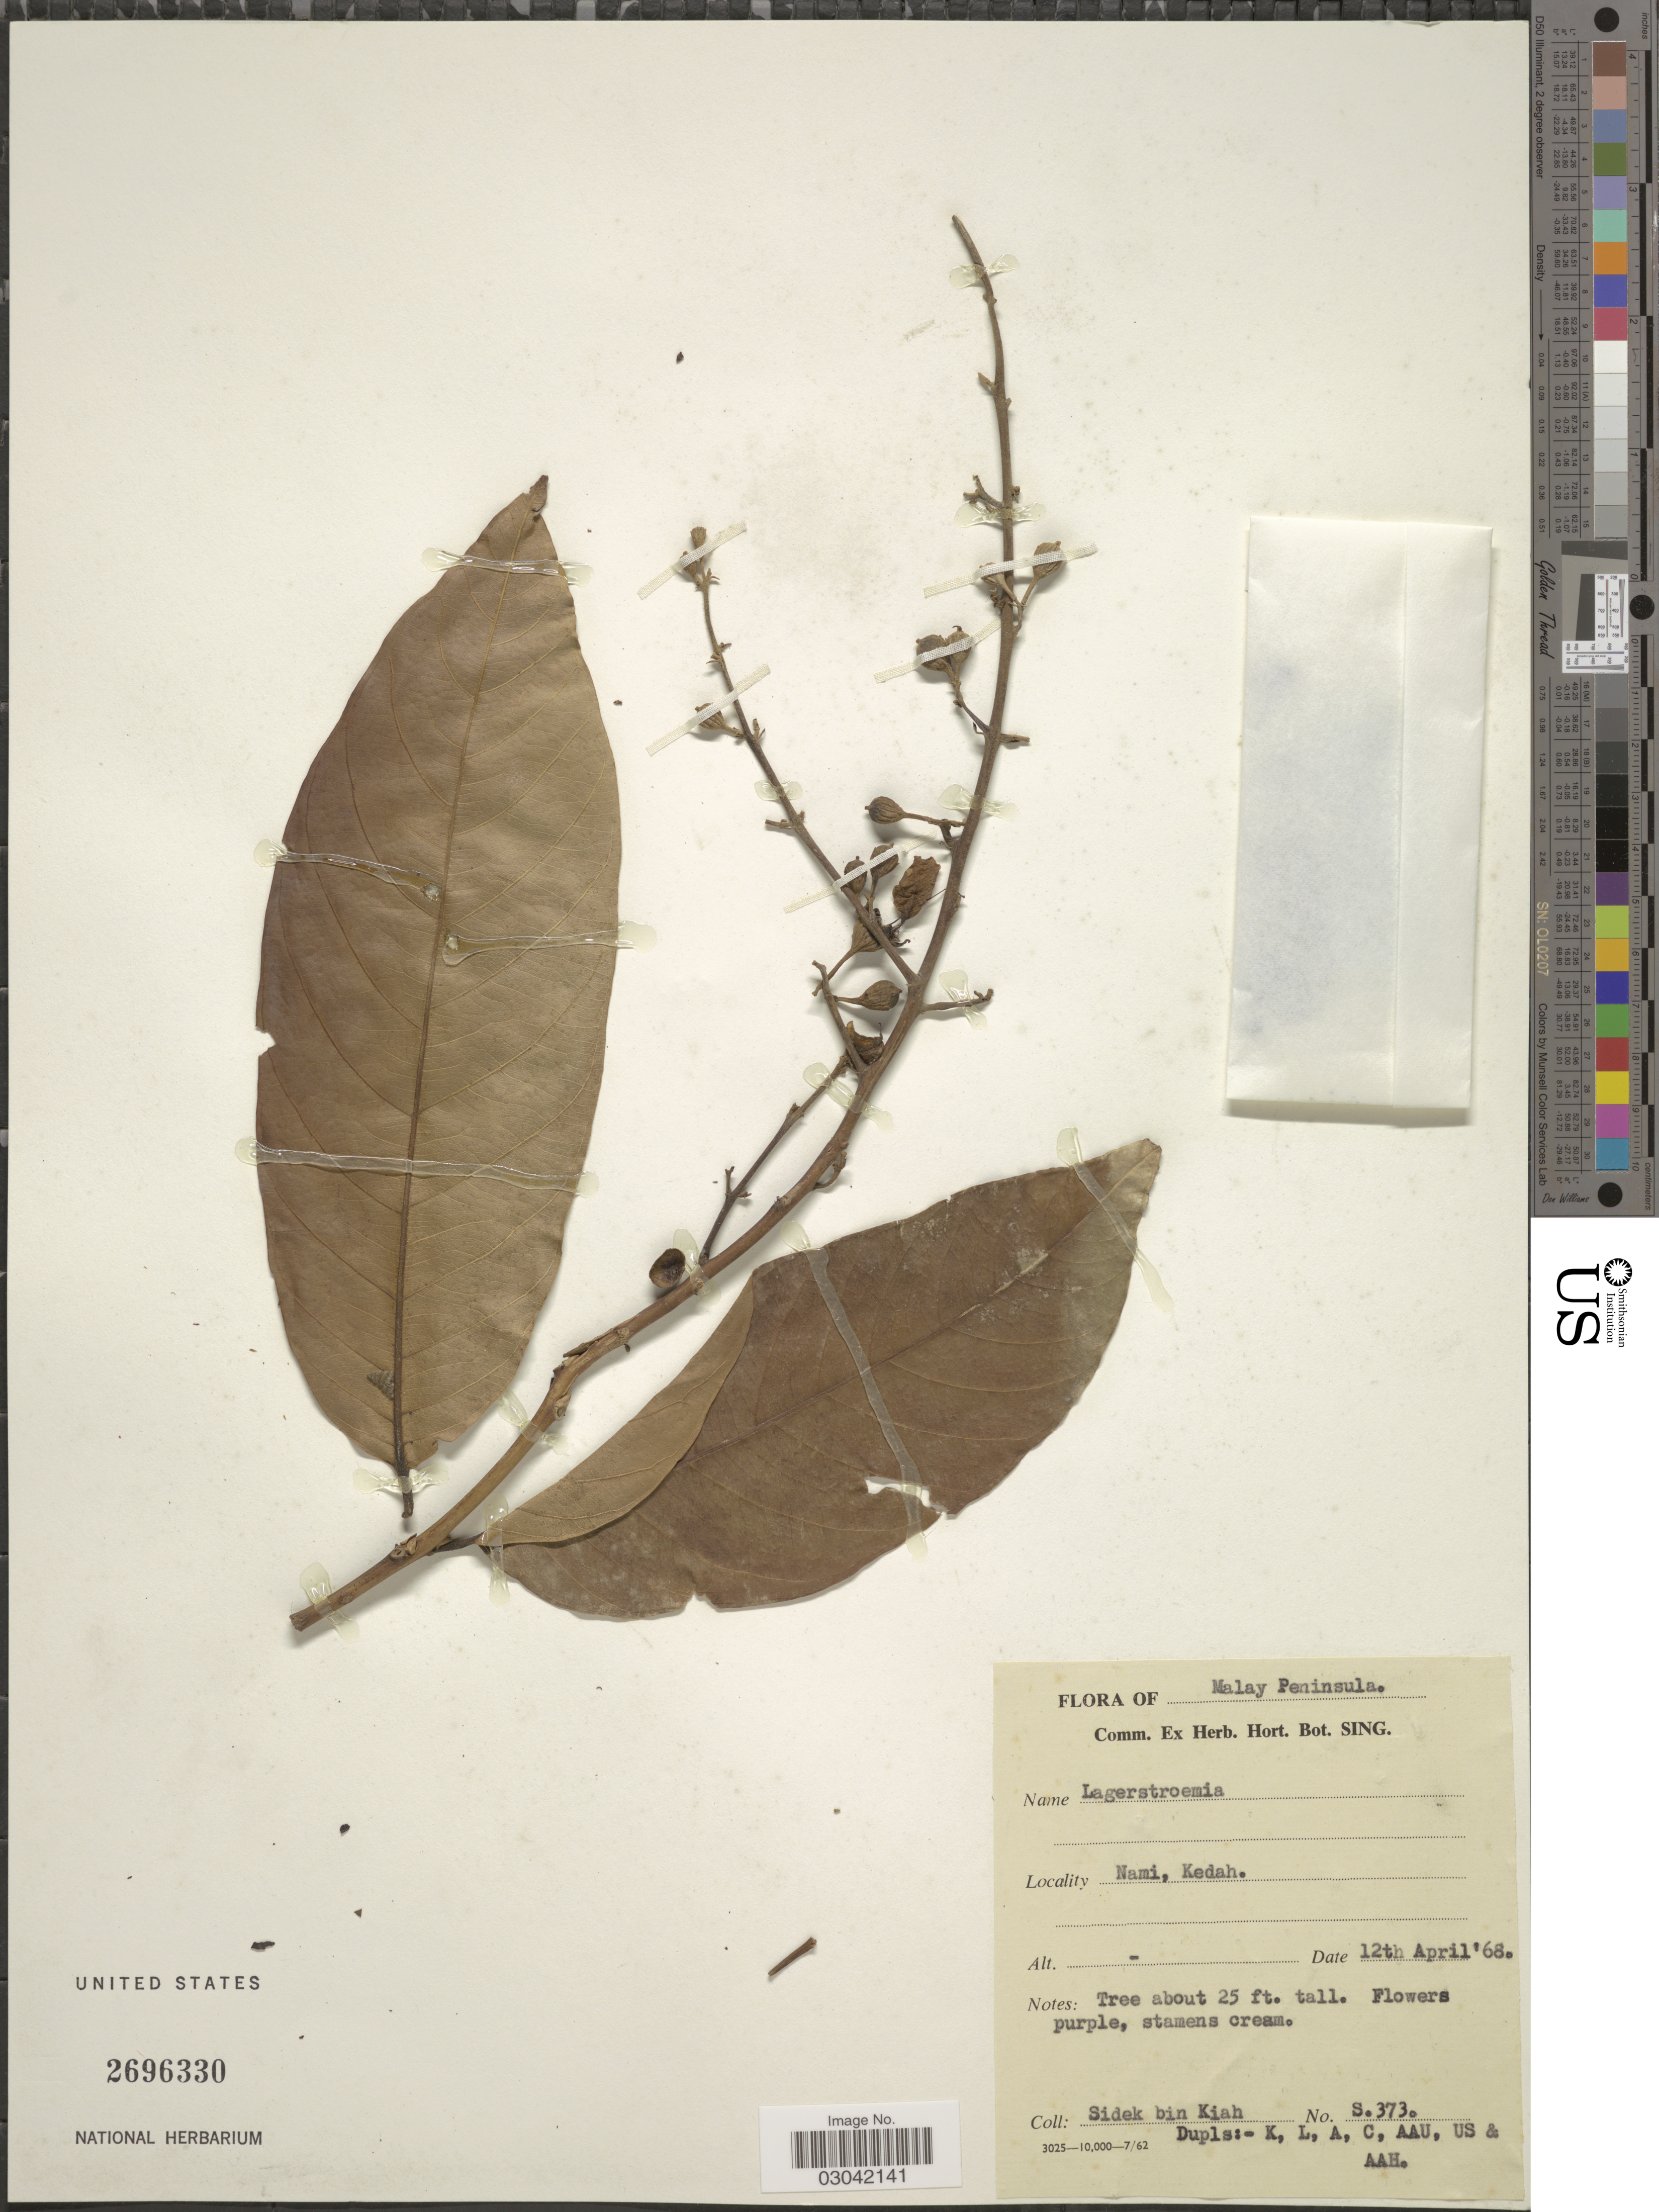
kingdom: Plantae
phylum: Tracheophyta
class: Magnoliopsida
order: Myrtales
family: Lythraceae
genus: Lagerstroemia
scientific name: Lagerstroemia sp.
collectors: Sidek Bin Kiah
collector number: S.373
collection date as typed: Transcribed d/m/y: 12/4/68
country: Malaysia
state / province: Kedah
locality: Malay Peninsula. Nami.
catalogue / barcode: US 2696330